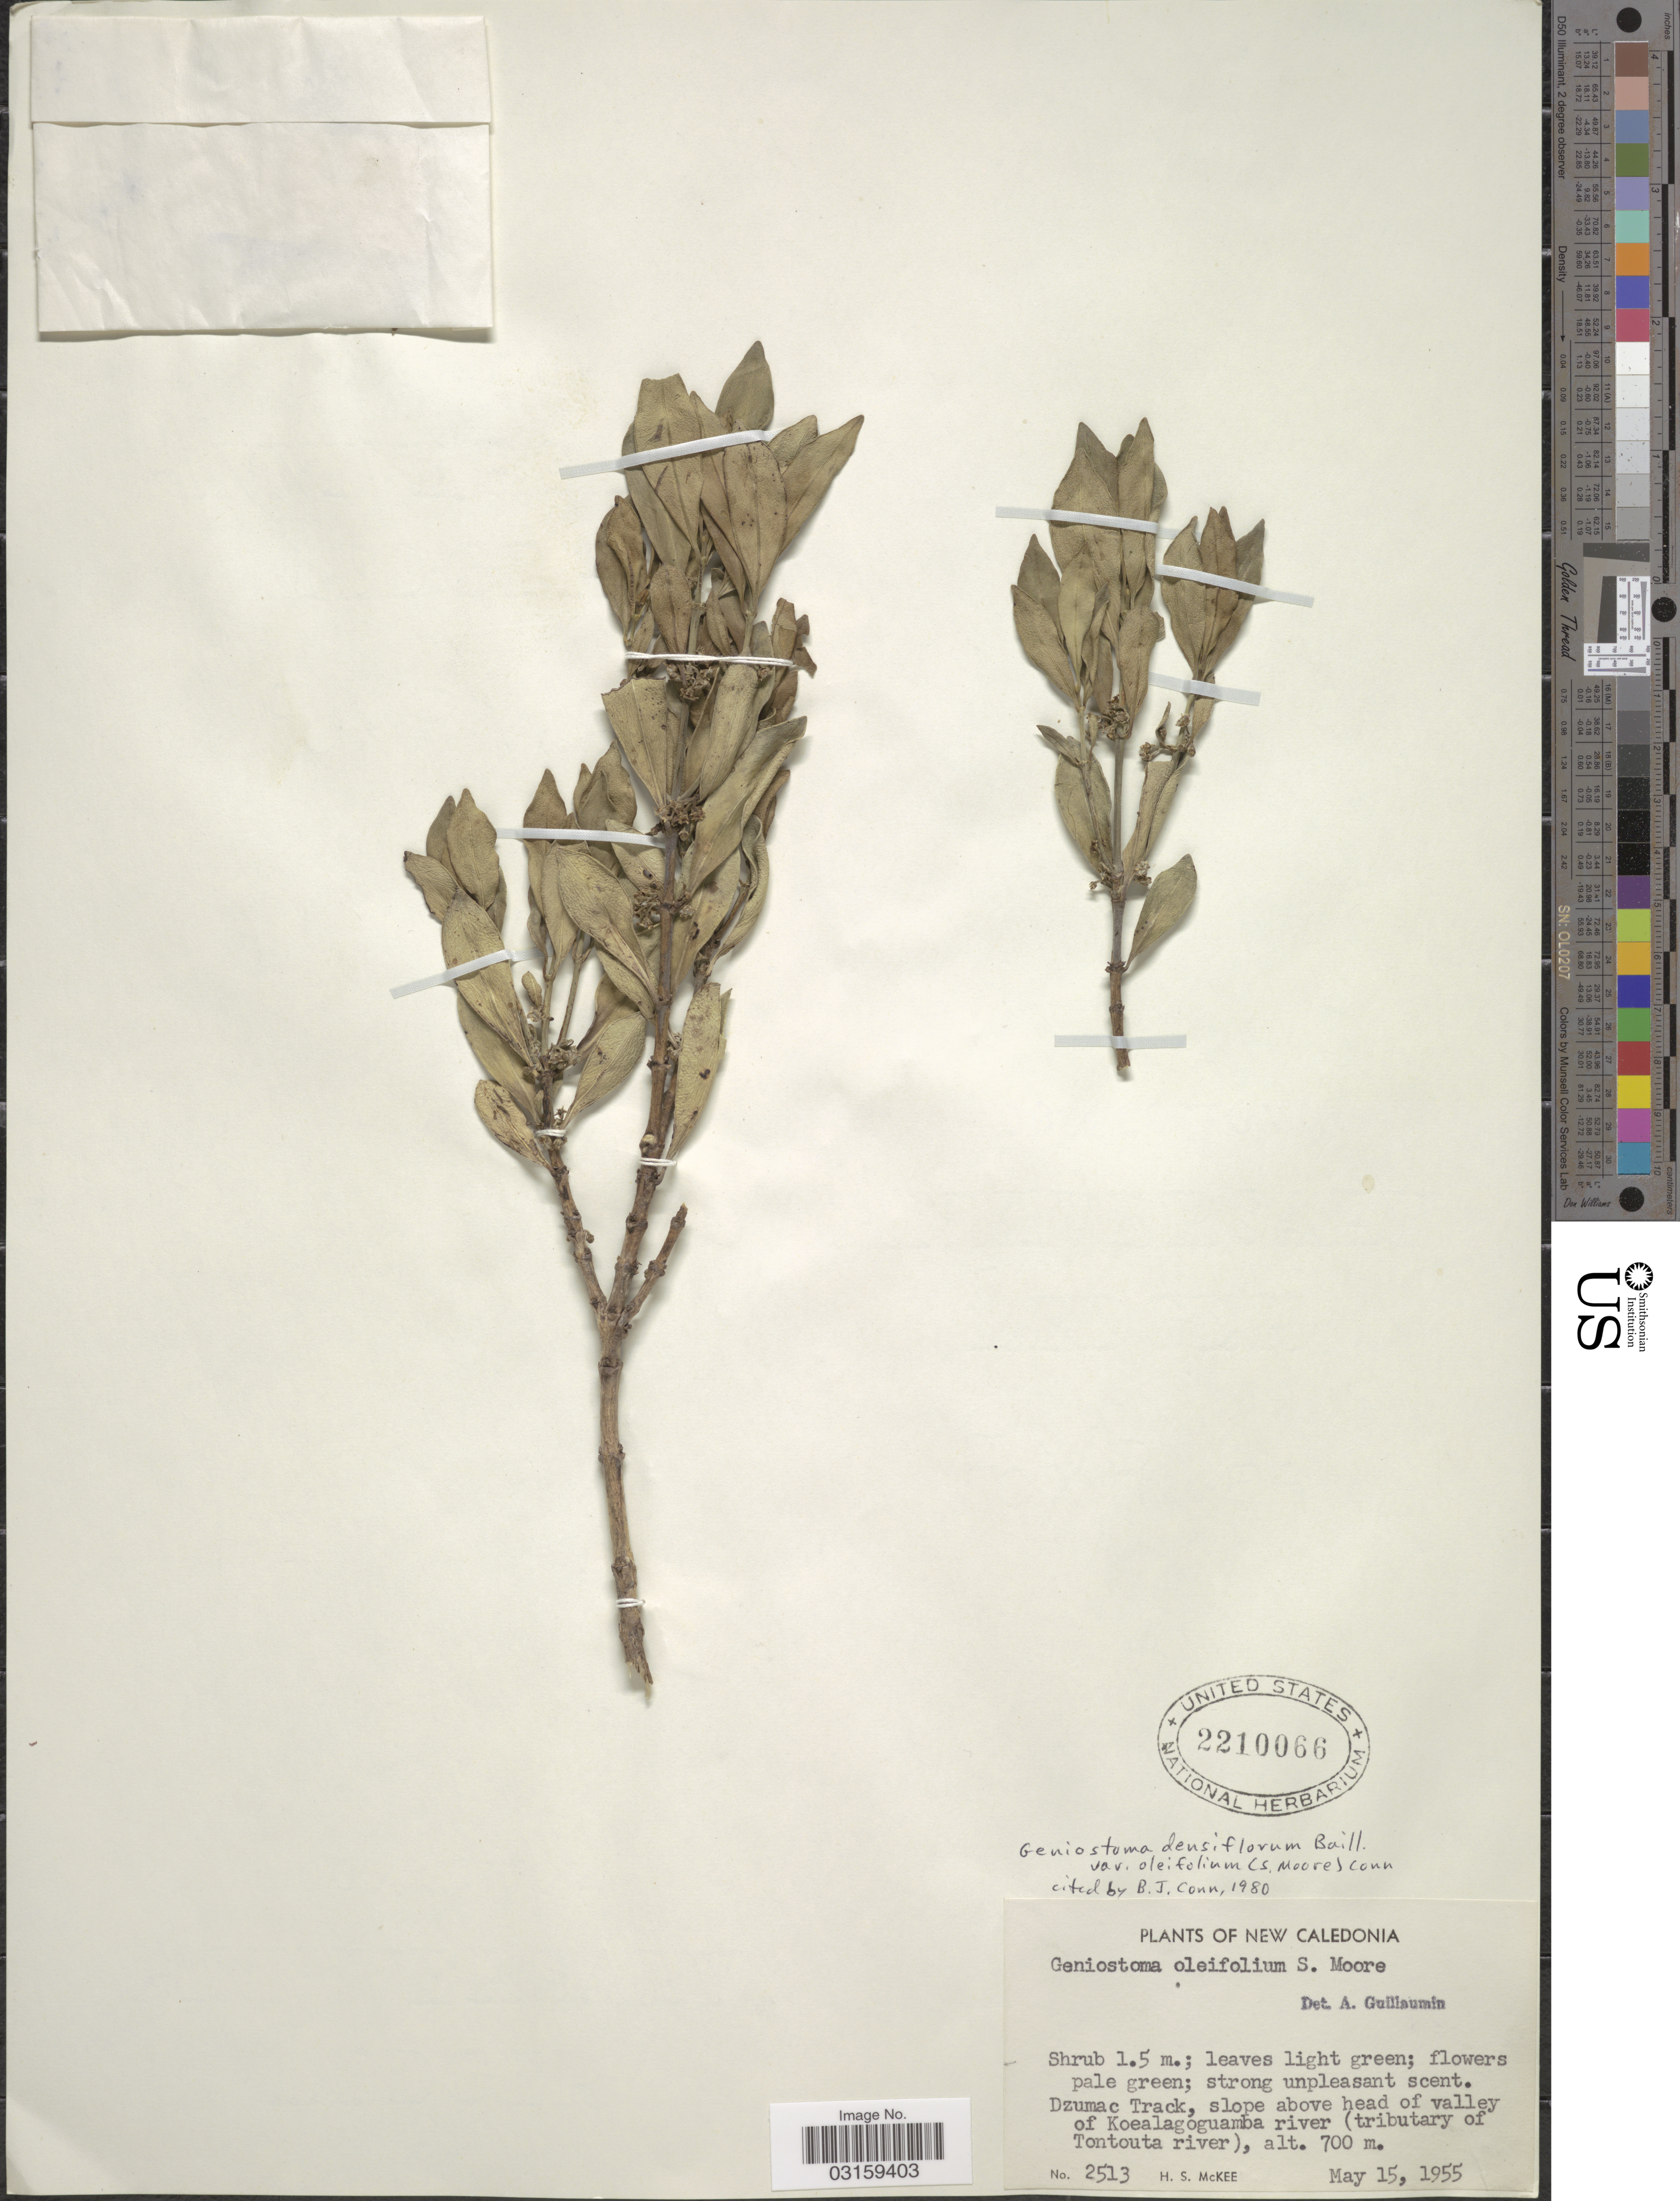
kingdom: Plantae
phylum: Tracheophyta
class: Magnoliopsida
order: Gentianales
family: Loganiaceae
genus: Geniostoma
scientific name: Geniostoma densiflorum var. oleifolium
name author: (S. Moore) B.J. Conn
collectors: H. S. McKee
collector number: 2513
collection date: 1955-05-15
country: New Caledonia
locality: Dzumac Track, slope above head of valley of Koealagoguamba river (tributary of Tontouta river).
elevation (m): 700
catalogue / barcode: US 2210066